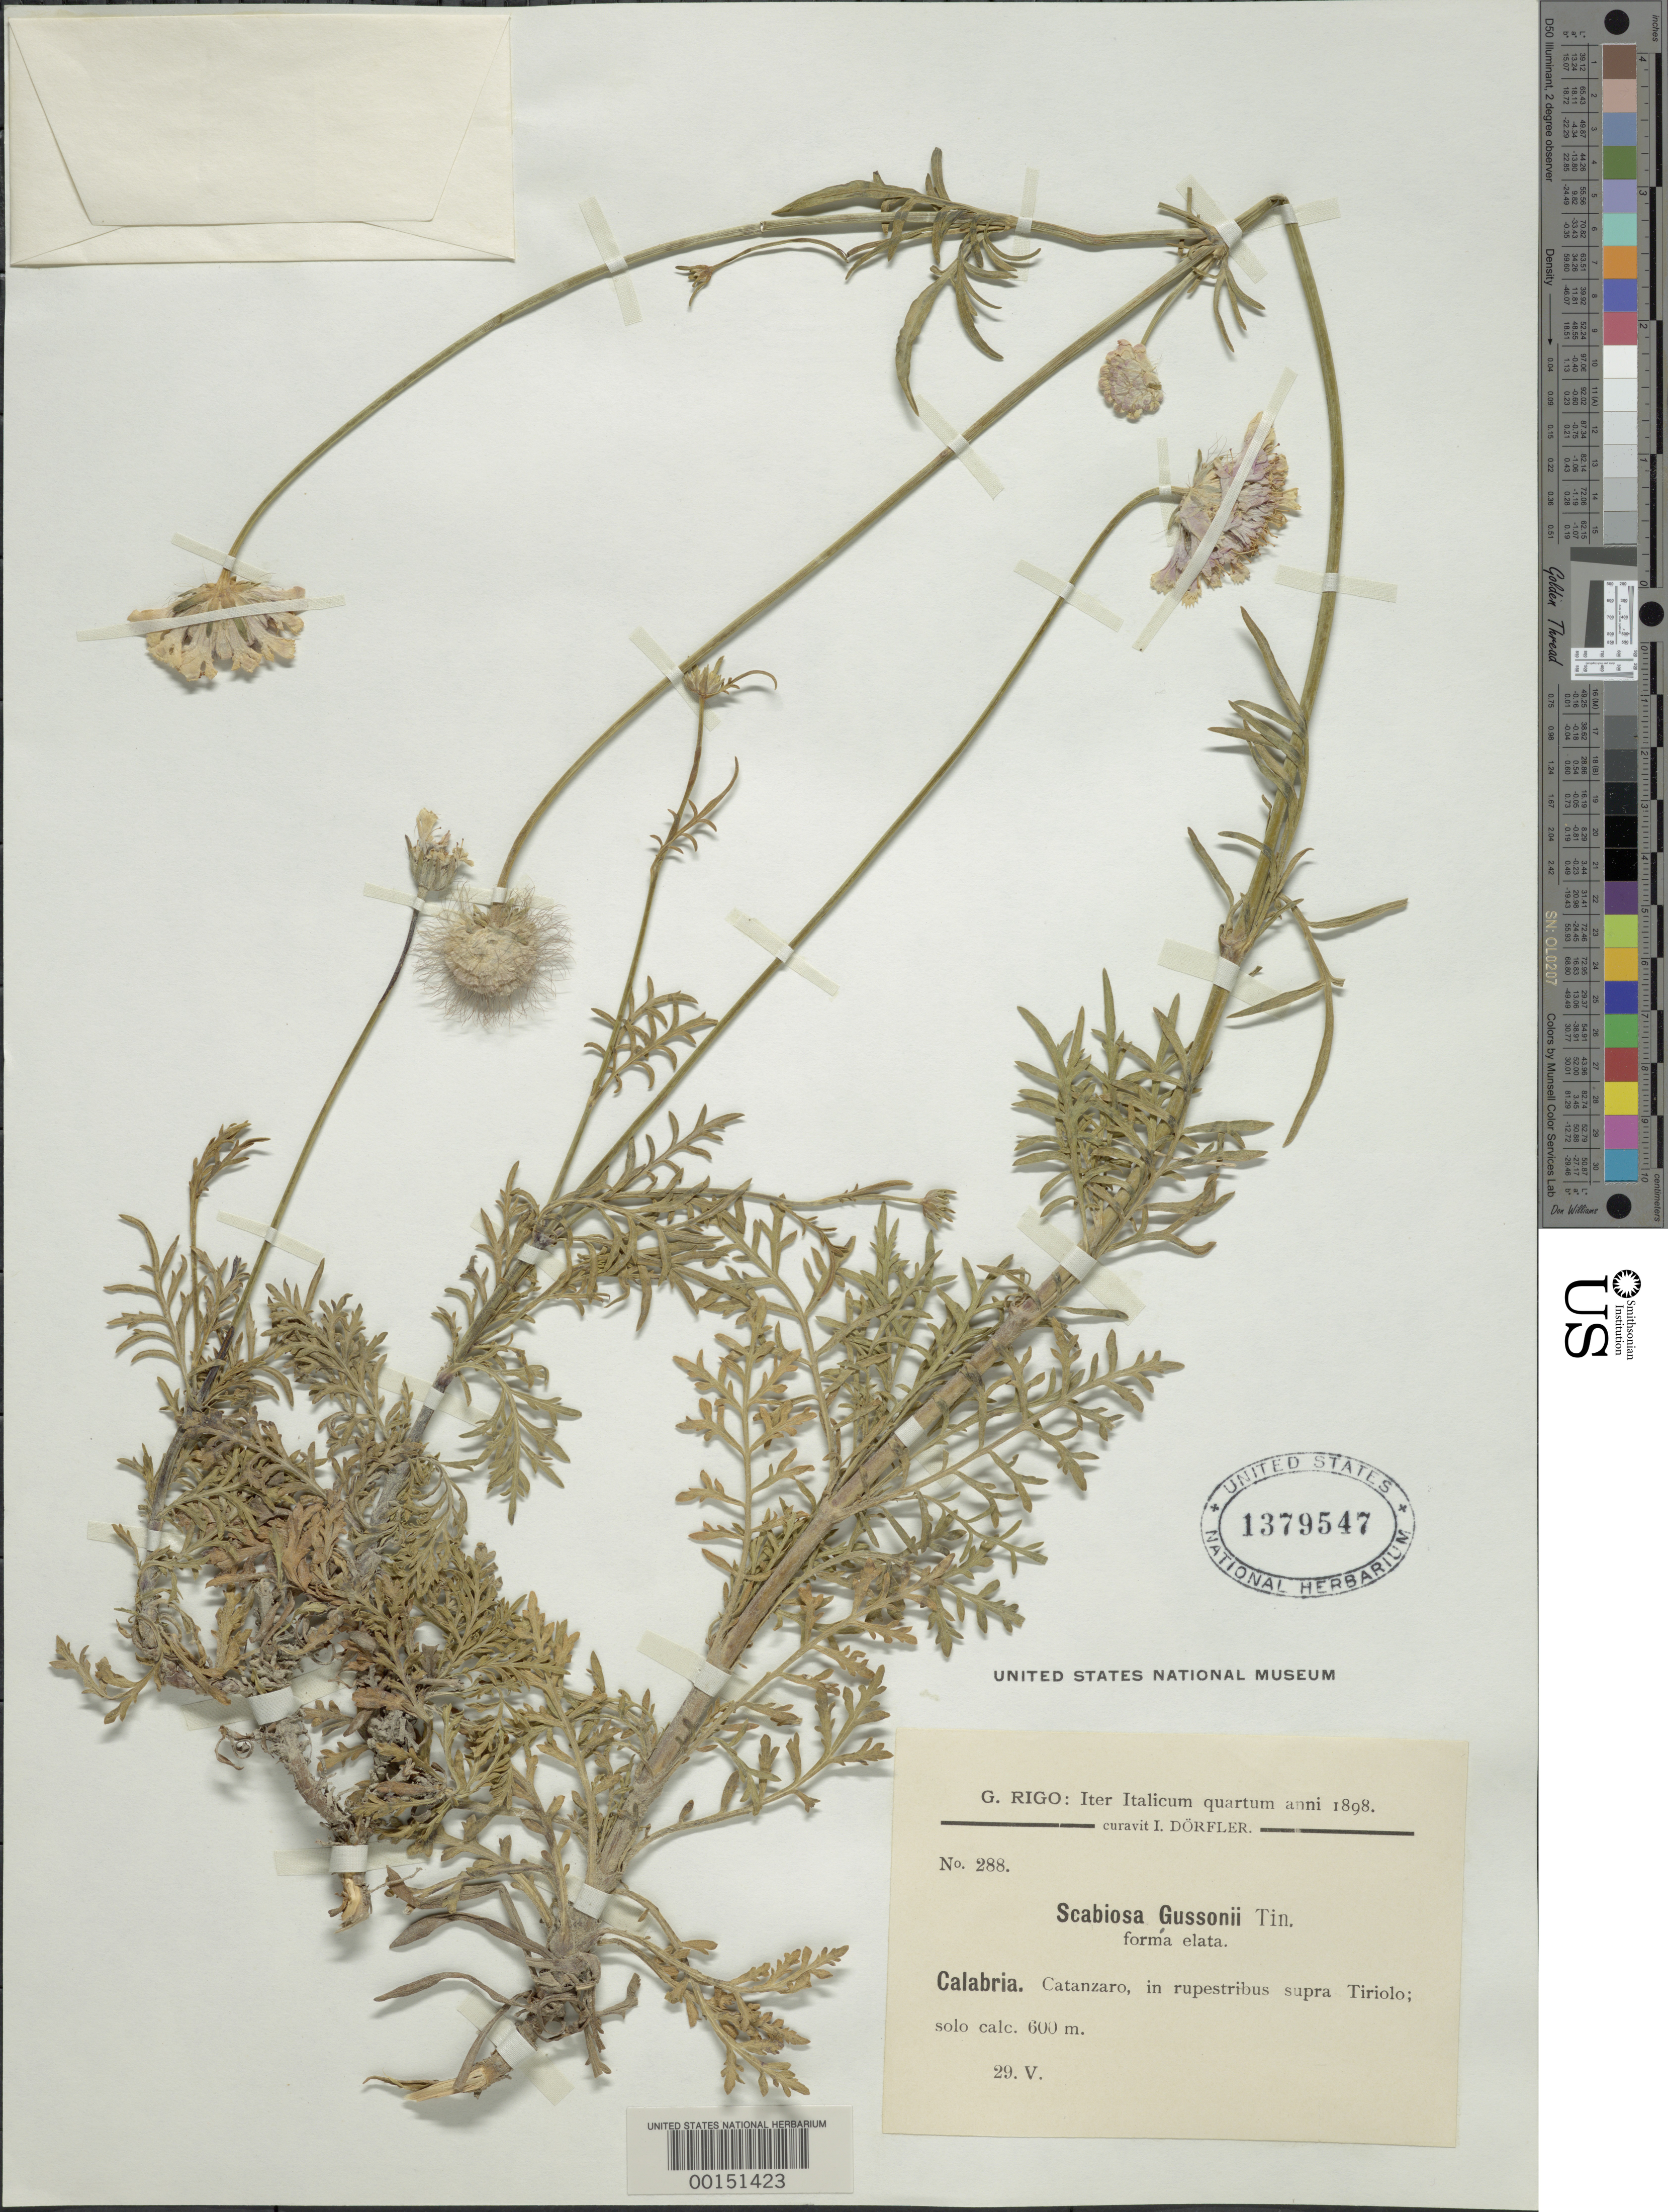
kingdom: Plantae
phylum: Tracheophyta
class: Magnoliopsida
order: Dipsacales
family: Caprifoliaceae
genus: Scabiosa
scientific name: Scabiosa gussonii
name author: Tin.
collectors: I. Dörfler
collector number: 288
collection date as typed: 29 May 1898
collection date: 1898-05-29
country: Italy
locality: Catanzaro, Calabria, above Tiriolo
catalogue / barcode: US 1379547